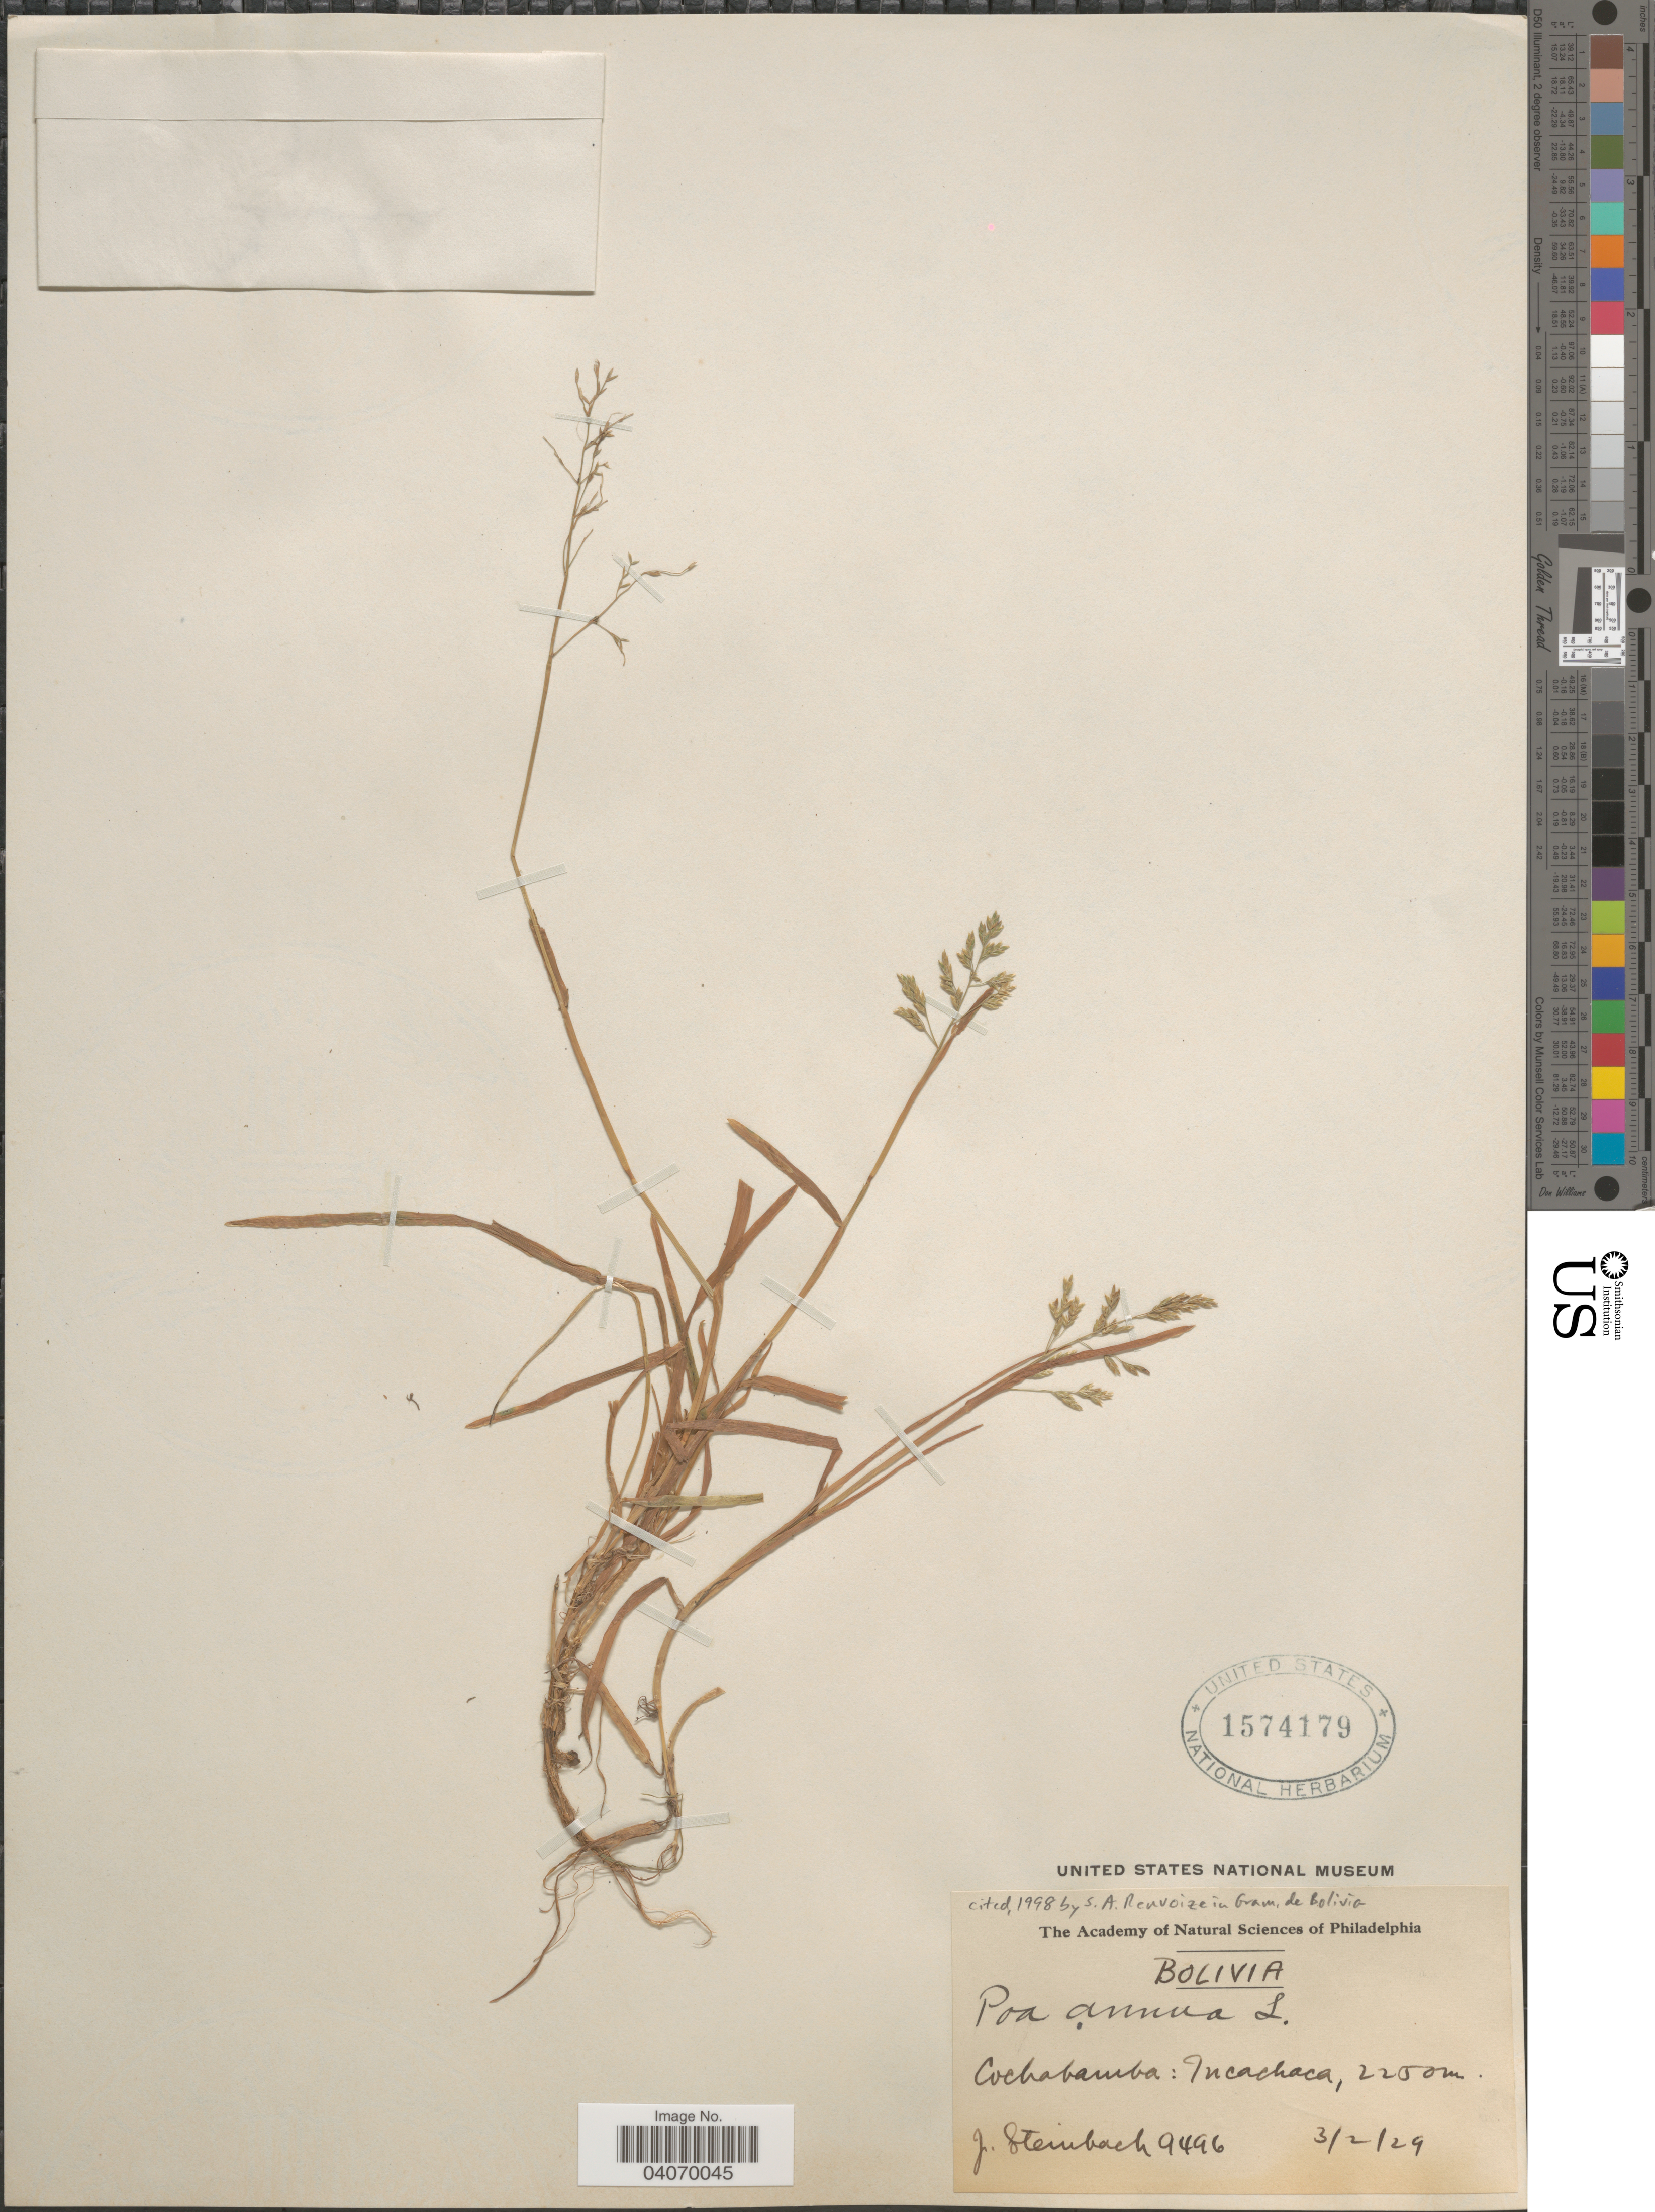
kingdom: Plantae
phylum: Tracheophyta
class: Liliopsida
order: Poales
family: Poaceae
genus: Poa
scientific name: Poa annua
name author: L.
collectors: J. Steinbach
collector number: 9496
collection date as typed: Transcribed d/m/y: 3/2/29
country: Bolivia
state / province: Cochabamba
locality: Incachaca.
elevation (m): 2250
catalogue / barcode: US 1574179